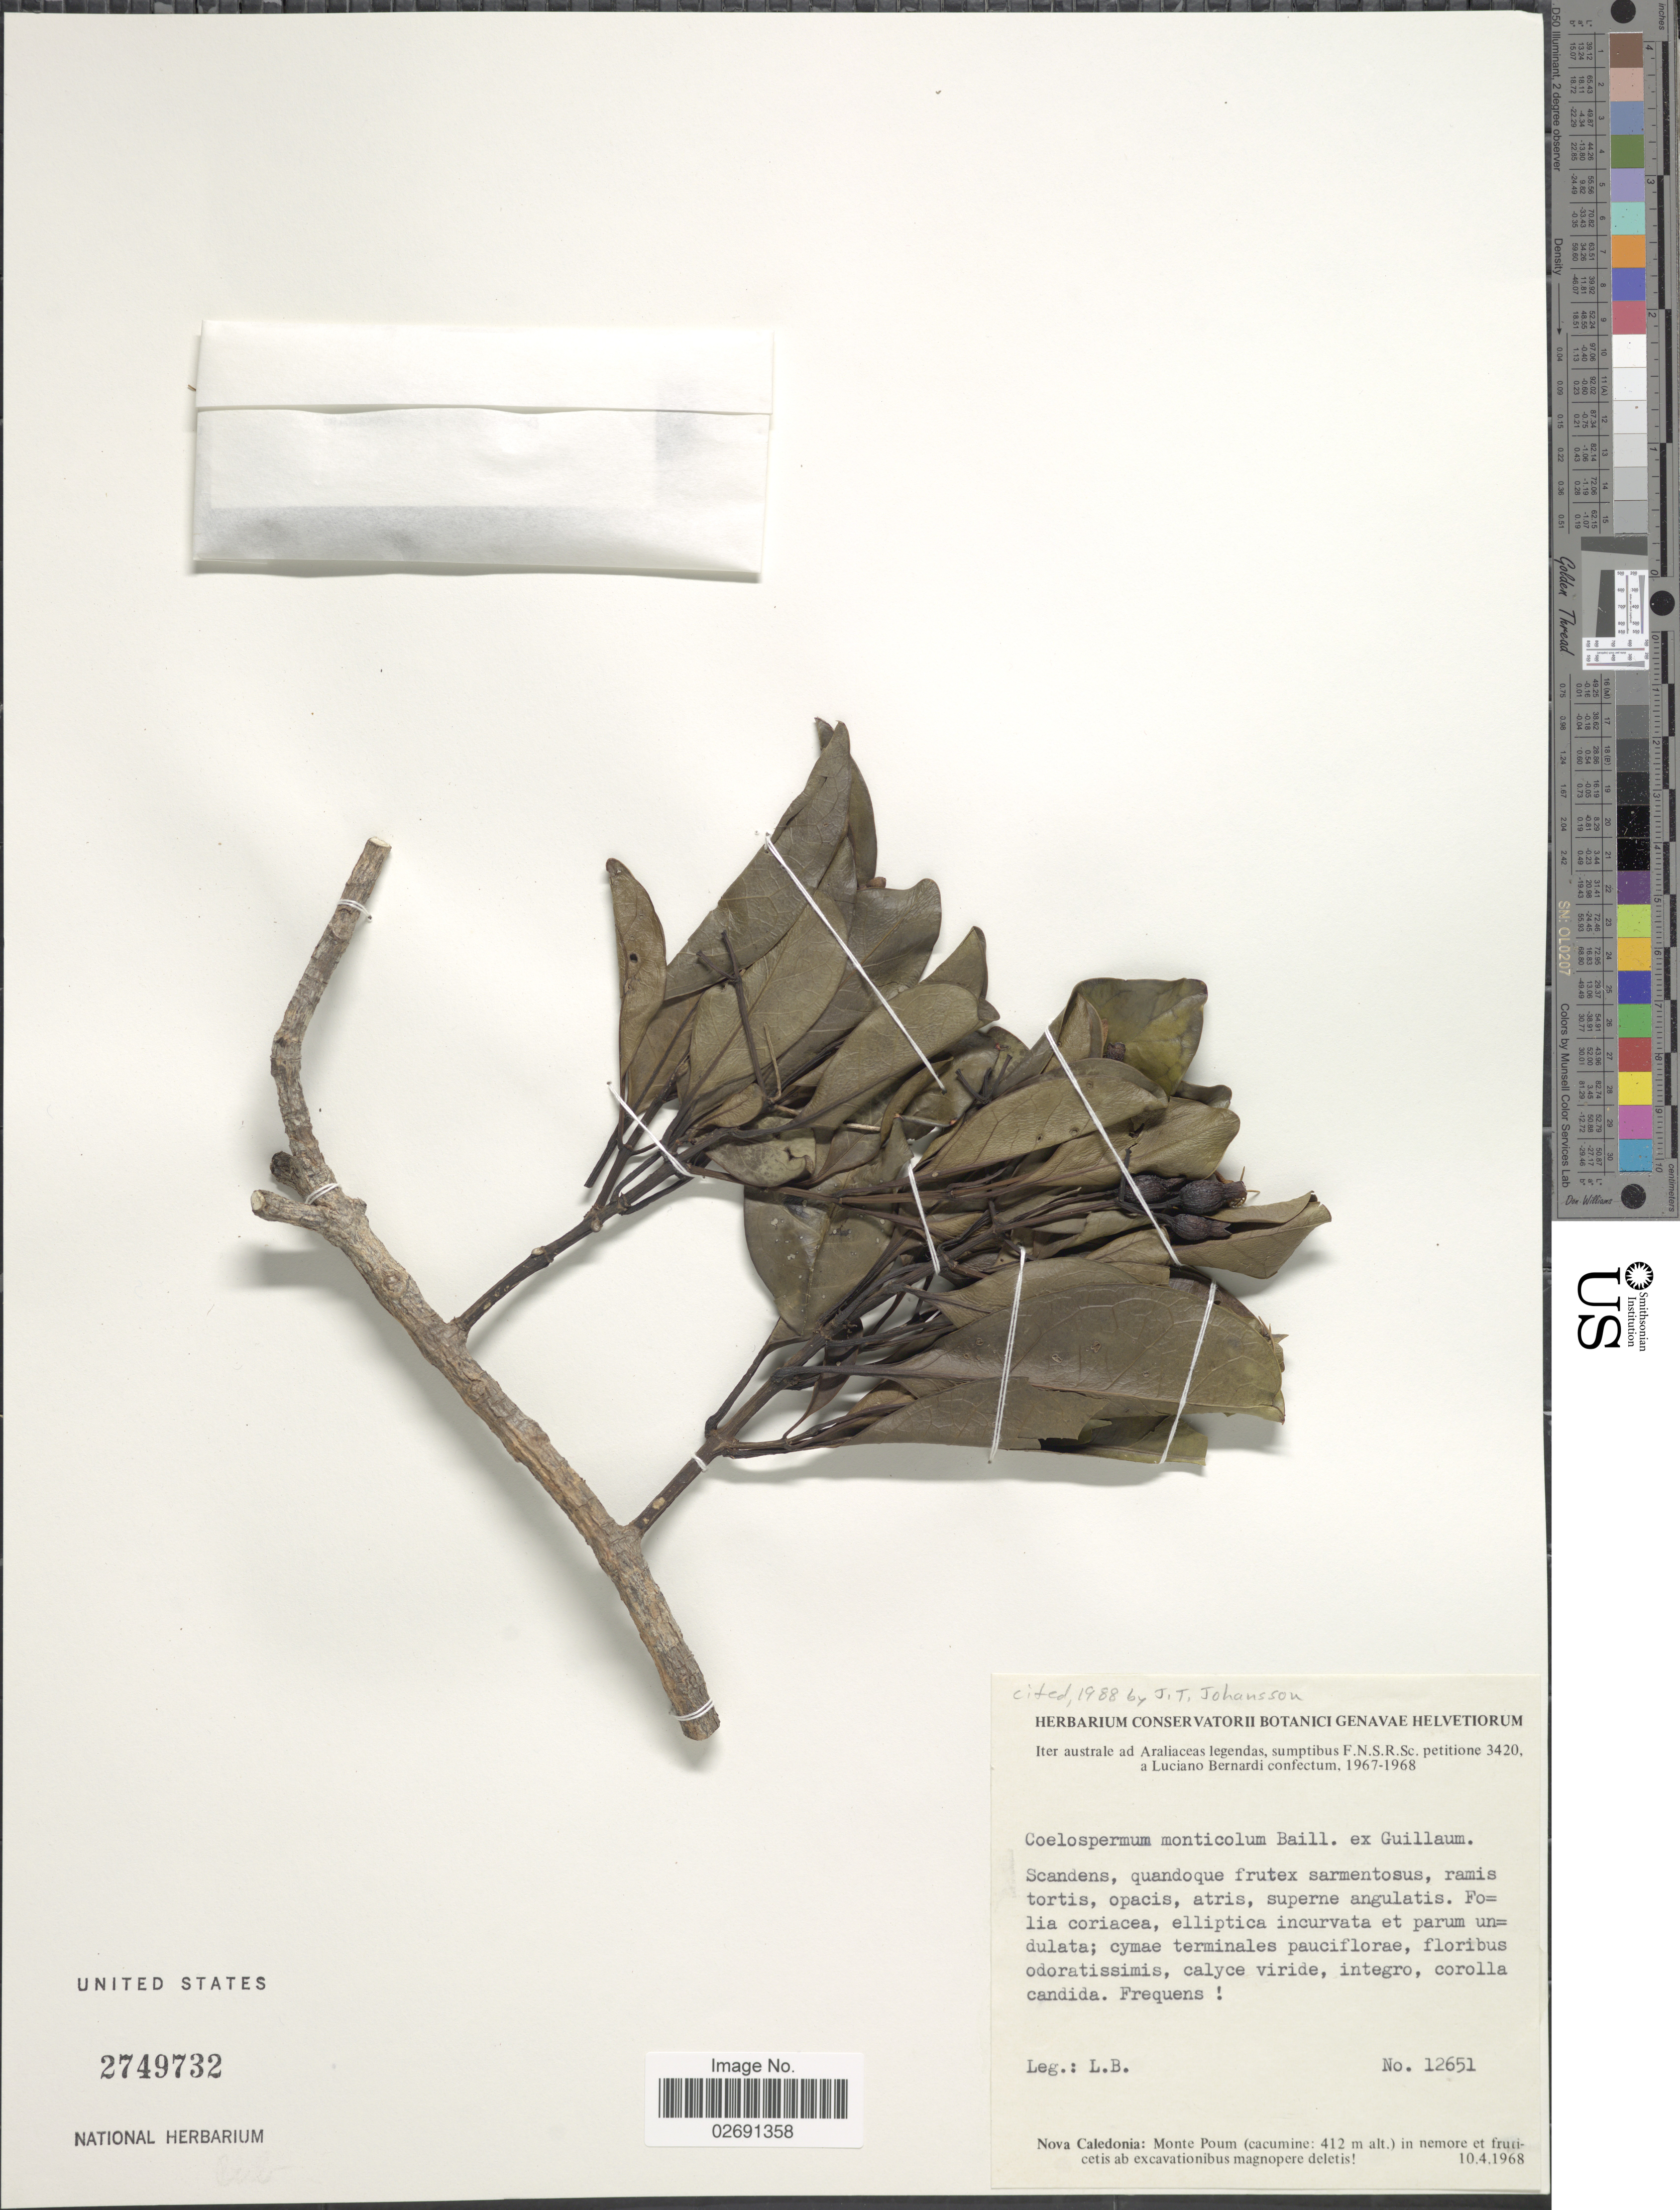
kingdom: Plantae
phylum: Tracheophyta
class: Magnoliopsida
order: Gentianales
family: Rubiaceae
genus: Coelospermum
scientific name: Coelospermum monticola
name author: Baill. ex Guillaumin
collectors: L. Bernardi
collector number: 12651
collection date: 1968-04-10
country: New Caledonia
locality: Nova Caledonia: Monte Poum (cacumine)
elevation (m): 412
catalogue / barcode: US 2749732